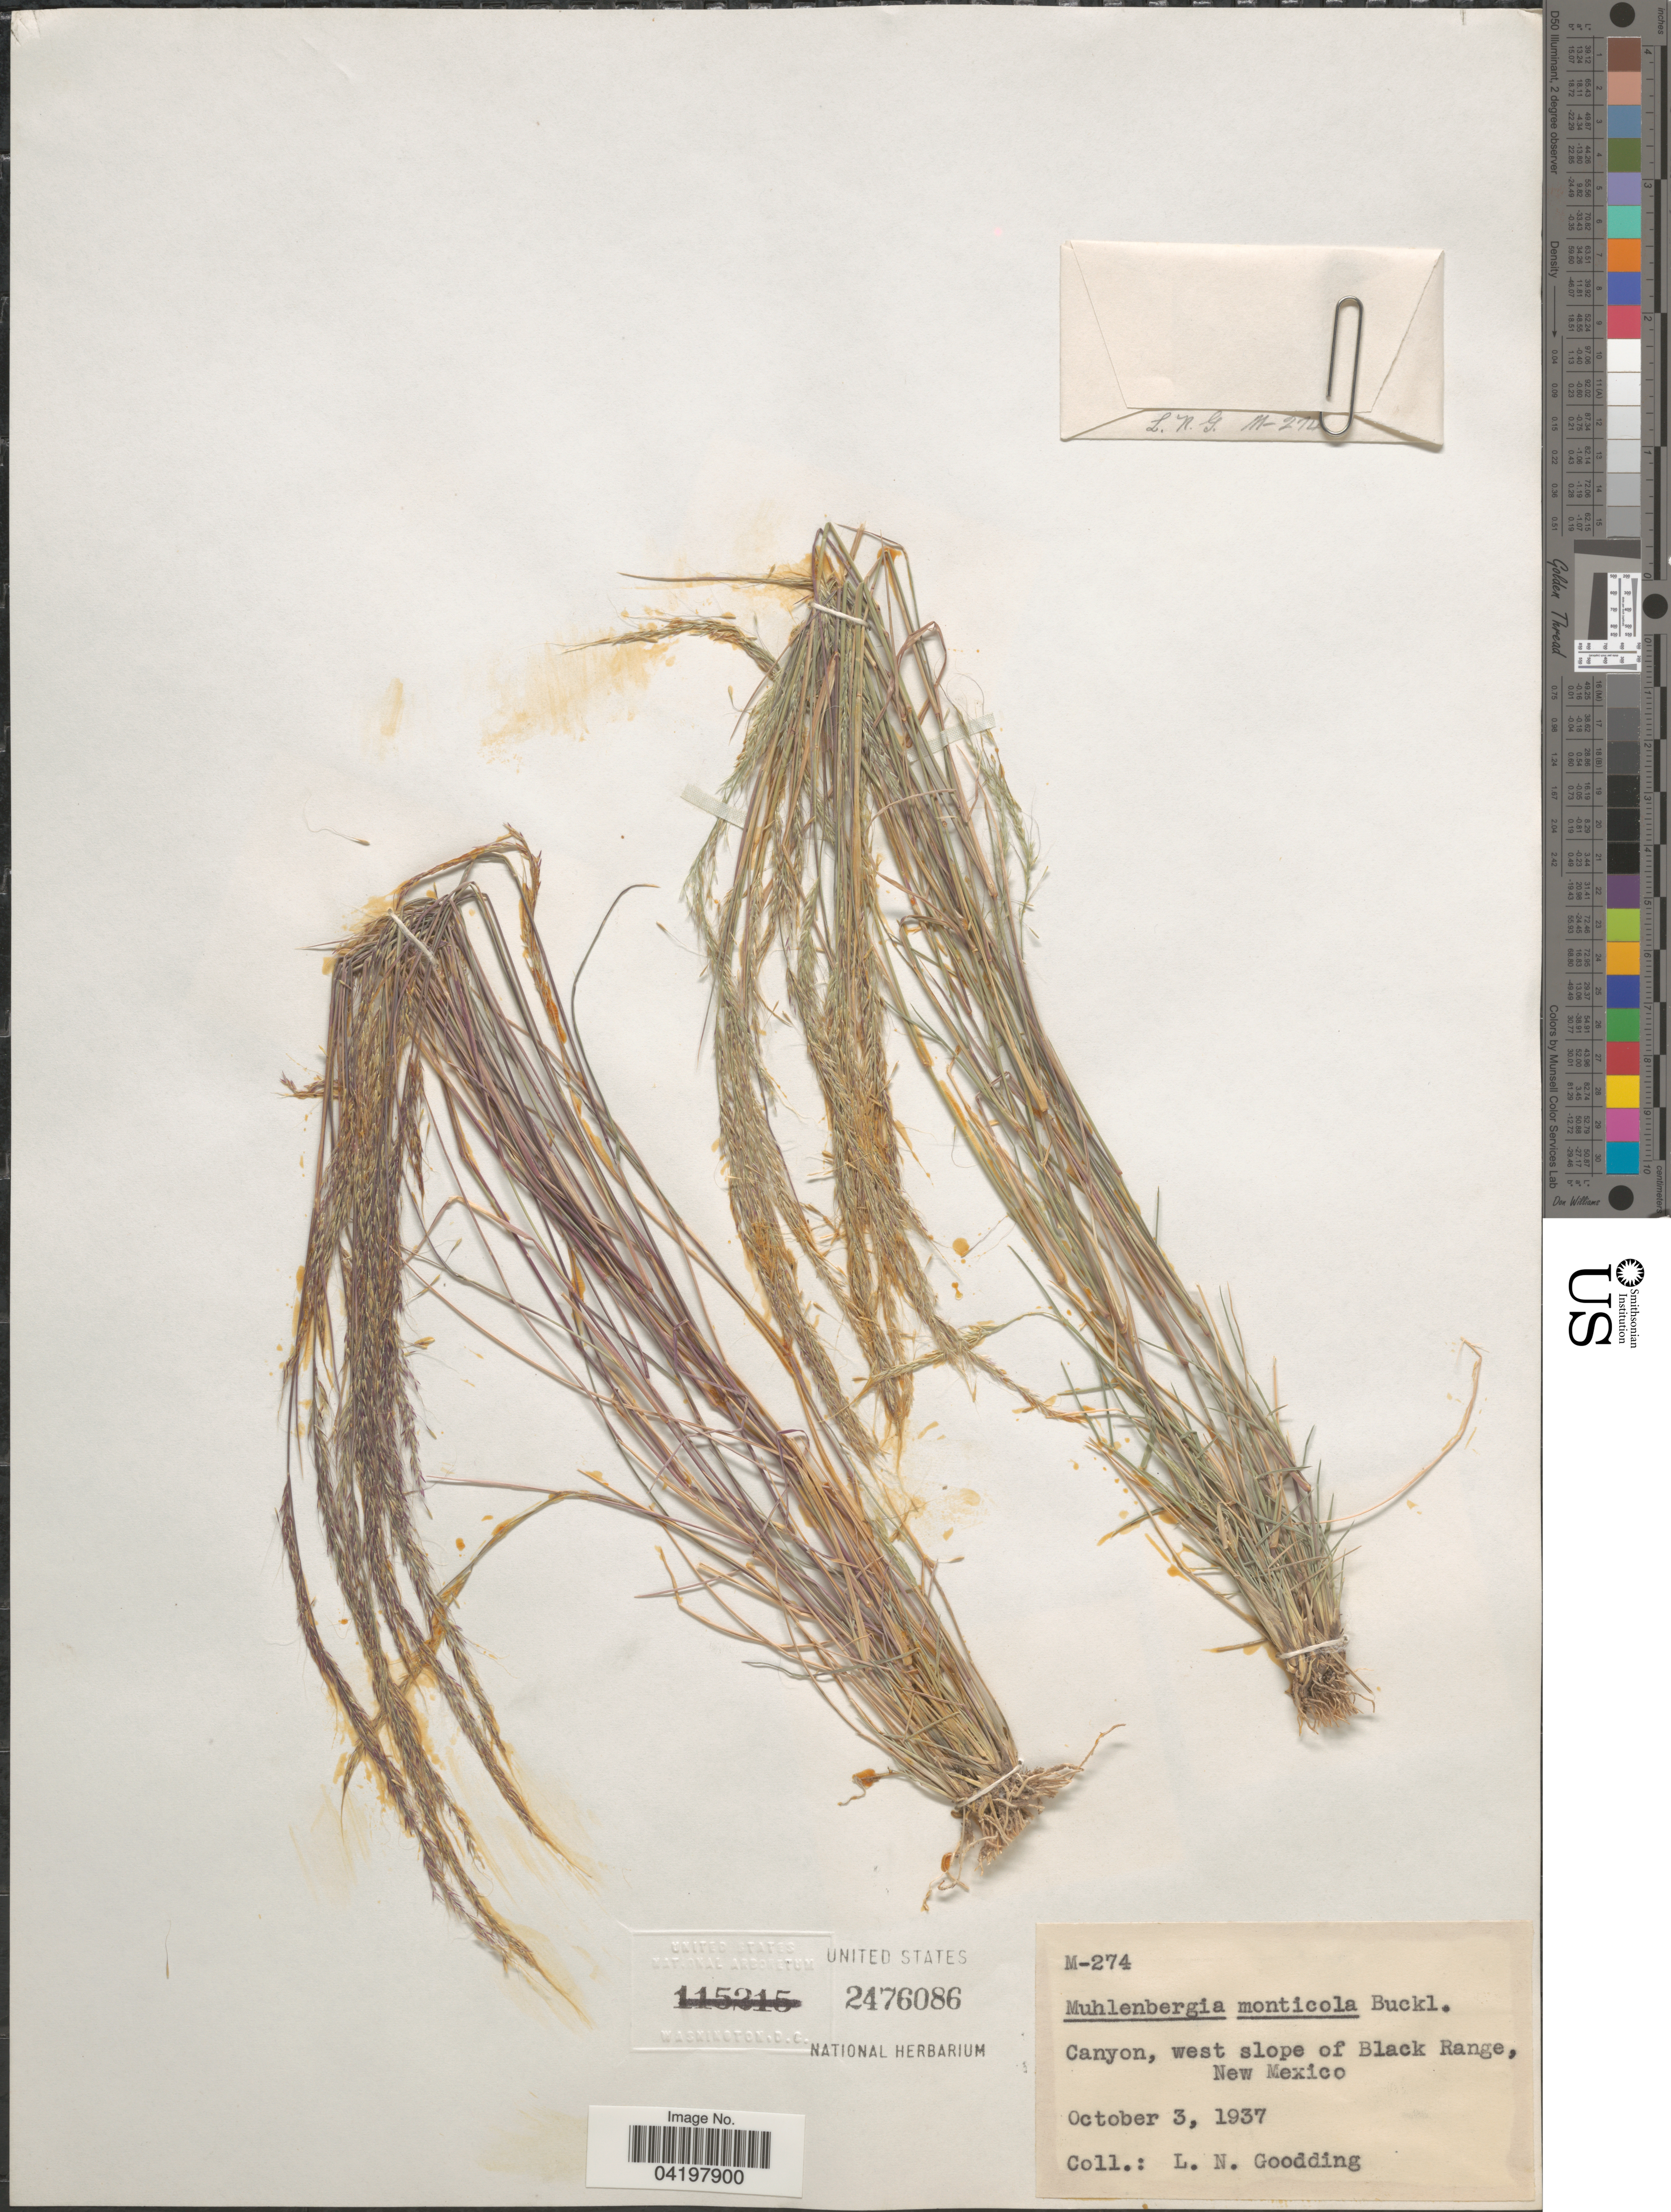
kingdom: Plantae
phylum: Tracheophyta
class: Liliopsida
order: Poales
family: Poaceae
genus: Muhlenbergia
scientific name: Muhlenbergia tenuifolia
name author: (Kunth) Kunth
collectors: L. N. Goodding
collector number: M-274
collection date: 1937-10-03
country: United States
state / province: New Mexico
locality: Canyon, west slope of Black Range.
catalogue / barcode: US 2476086